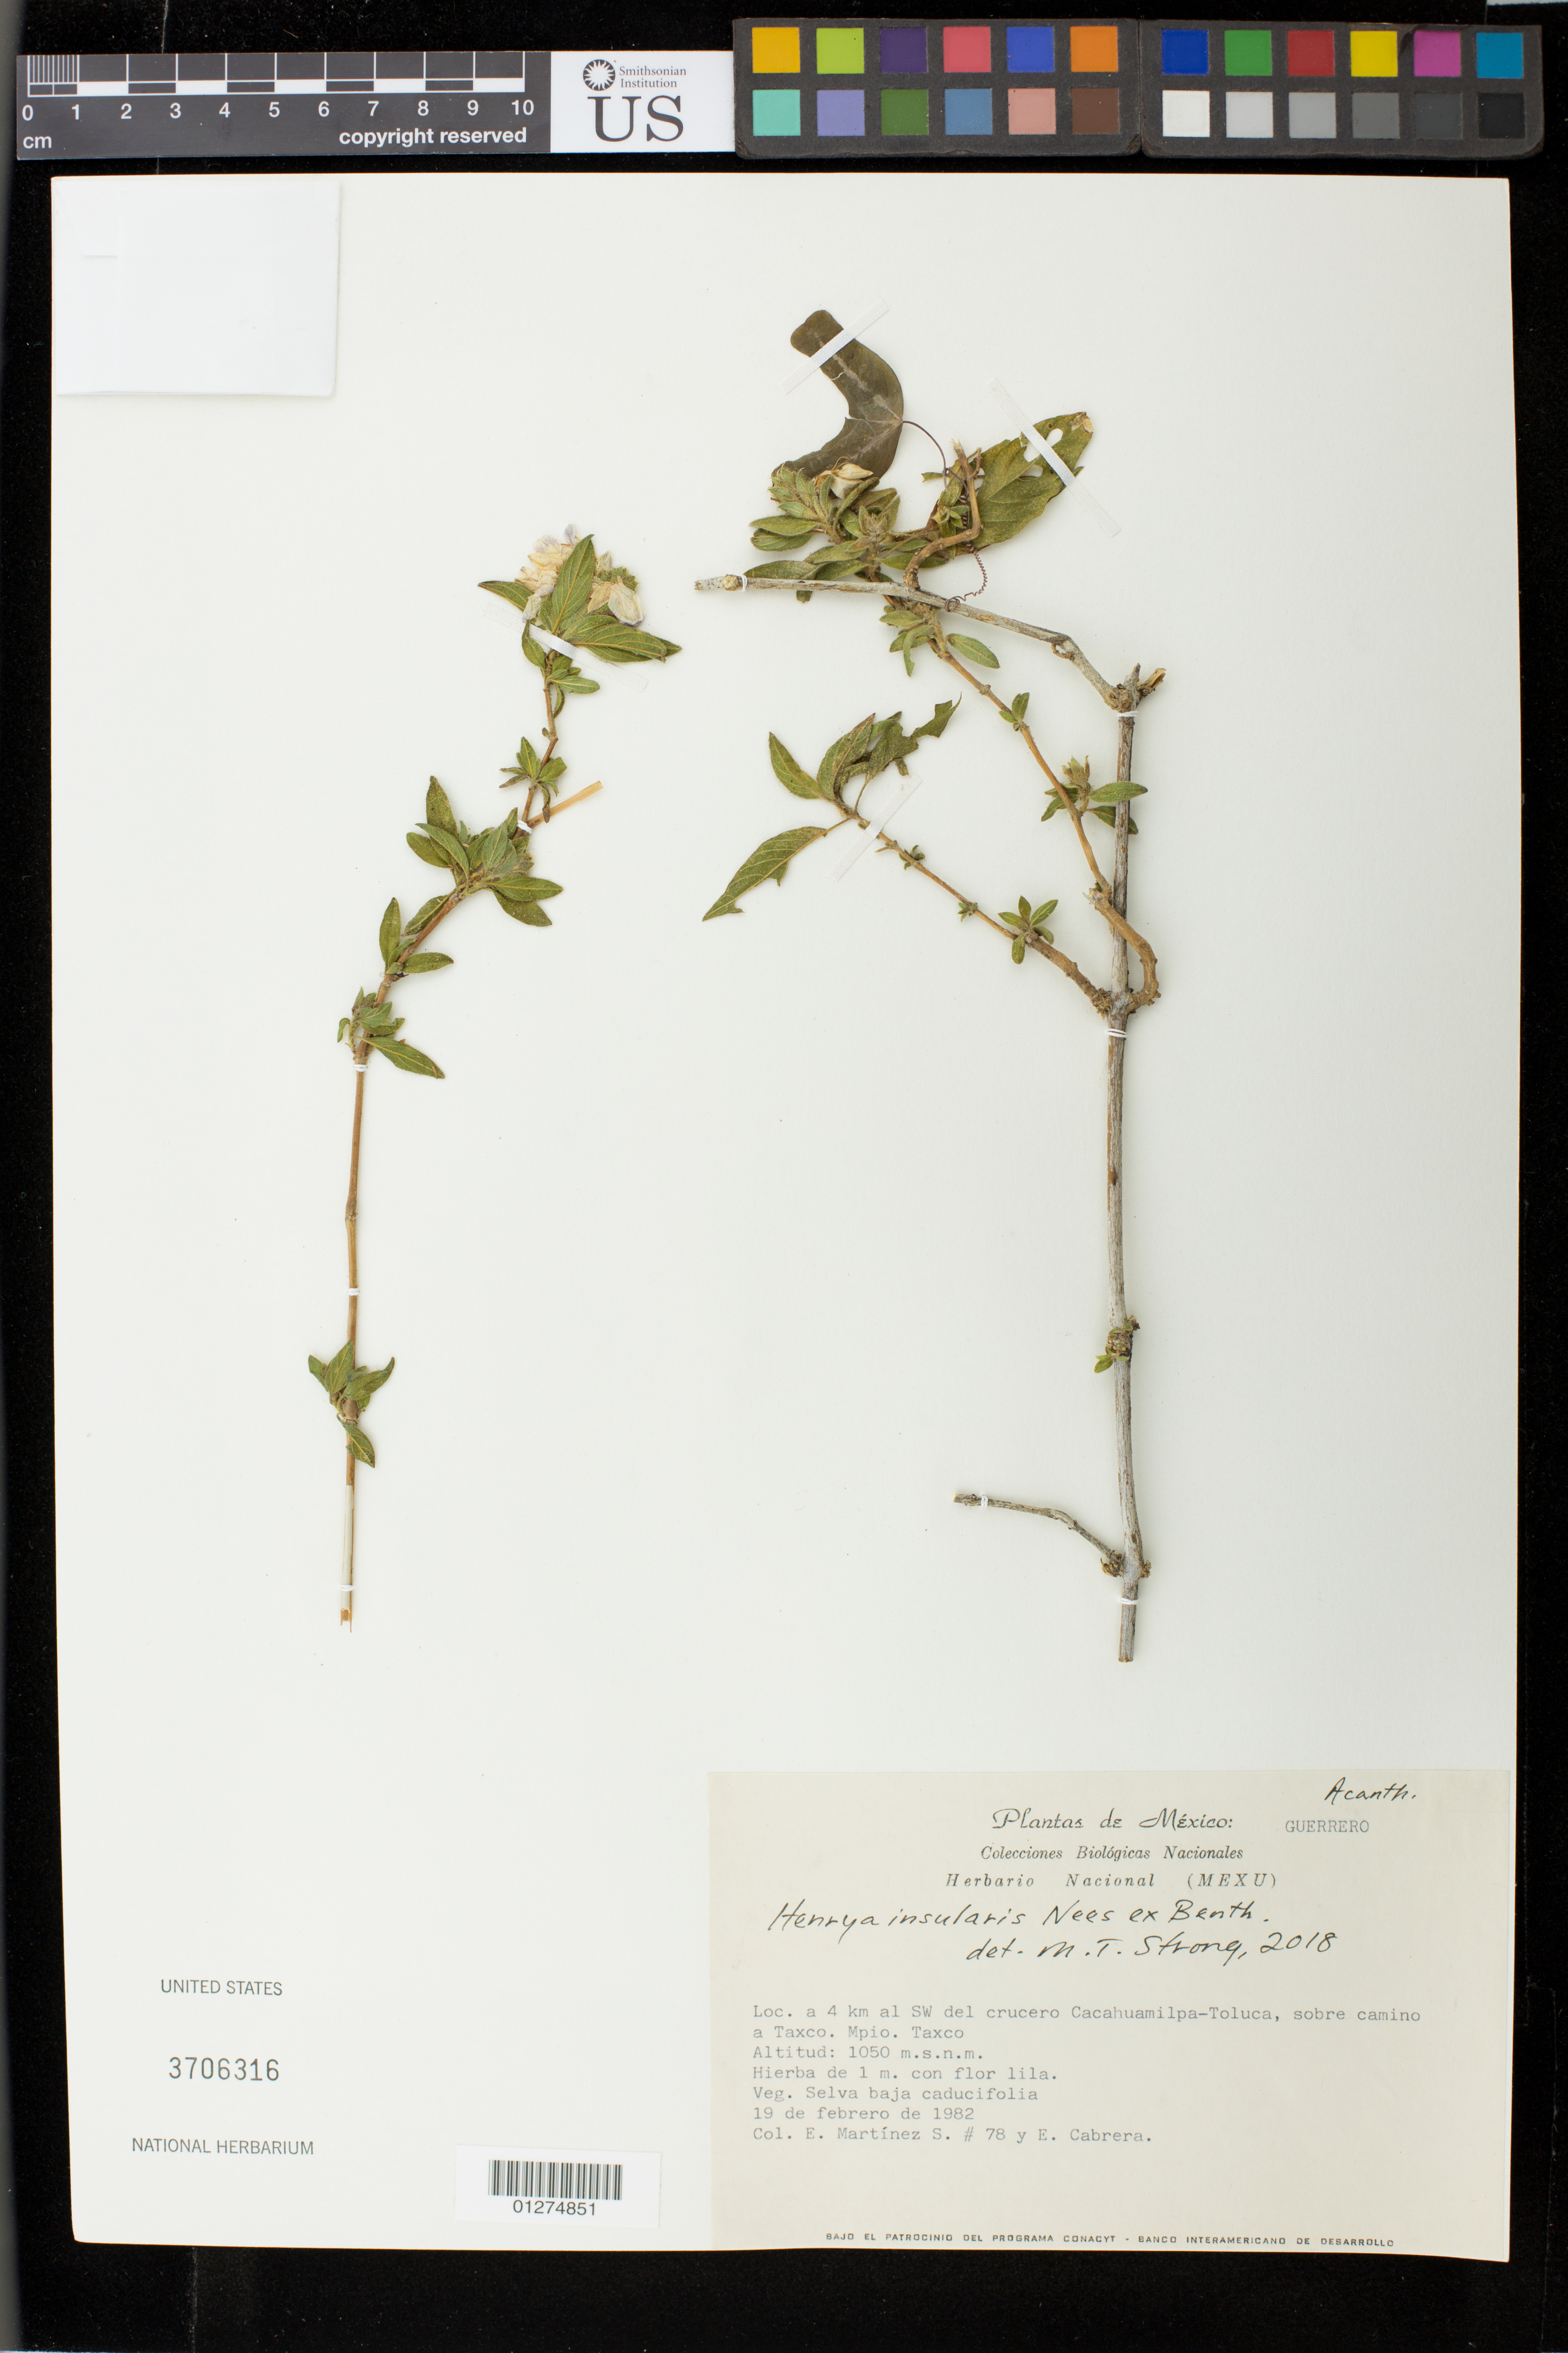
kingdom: Plantae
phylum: Tracheophyta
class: Magnoliopsida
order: Lamiales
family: Acanthaceae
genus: Henrya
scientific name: Henrya insularis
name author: Nees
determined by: Strong, M. T., (US), Smithsonian Institution - National Museum of Natural History (UNITED STATES)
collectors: E. Martínez S. & E. Cabrera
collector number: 78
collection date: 1982-02-19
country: Mexico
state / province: Guerrero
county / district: Taxco de Alarcón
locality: a 4 km al SW del crucero Cacahuamilpa-Toluca, sobre camino a Taxco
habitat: selva baja caducifolia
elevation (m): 1050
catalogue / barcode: US 3706316